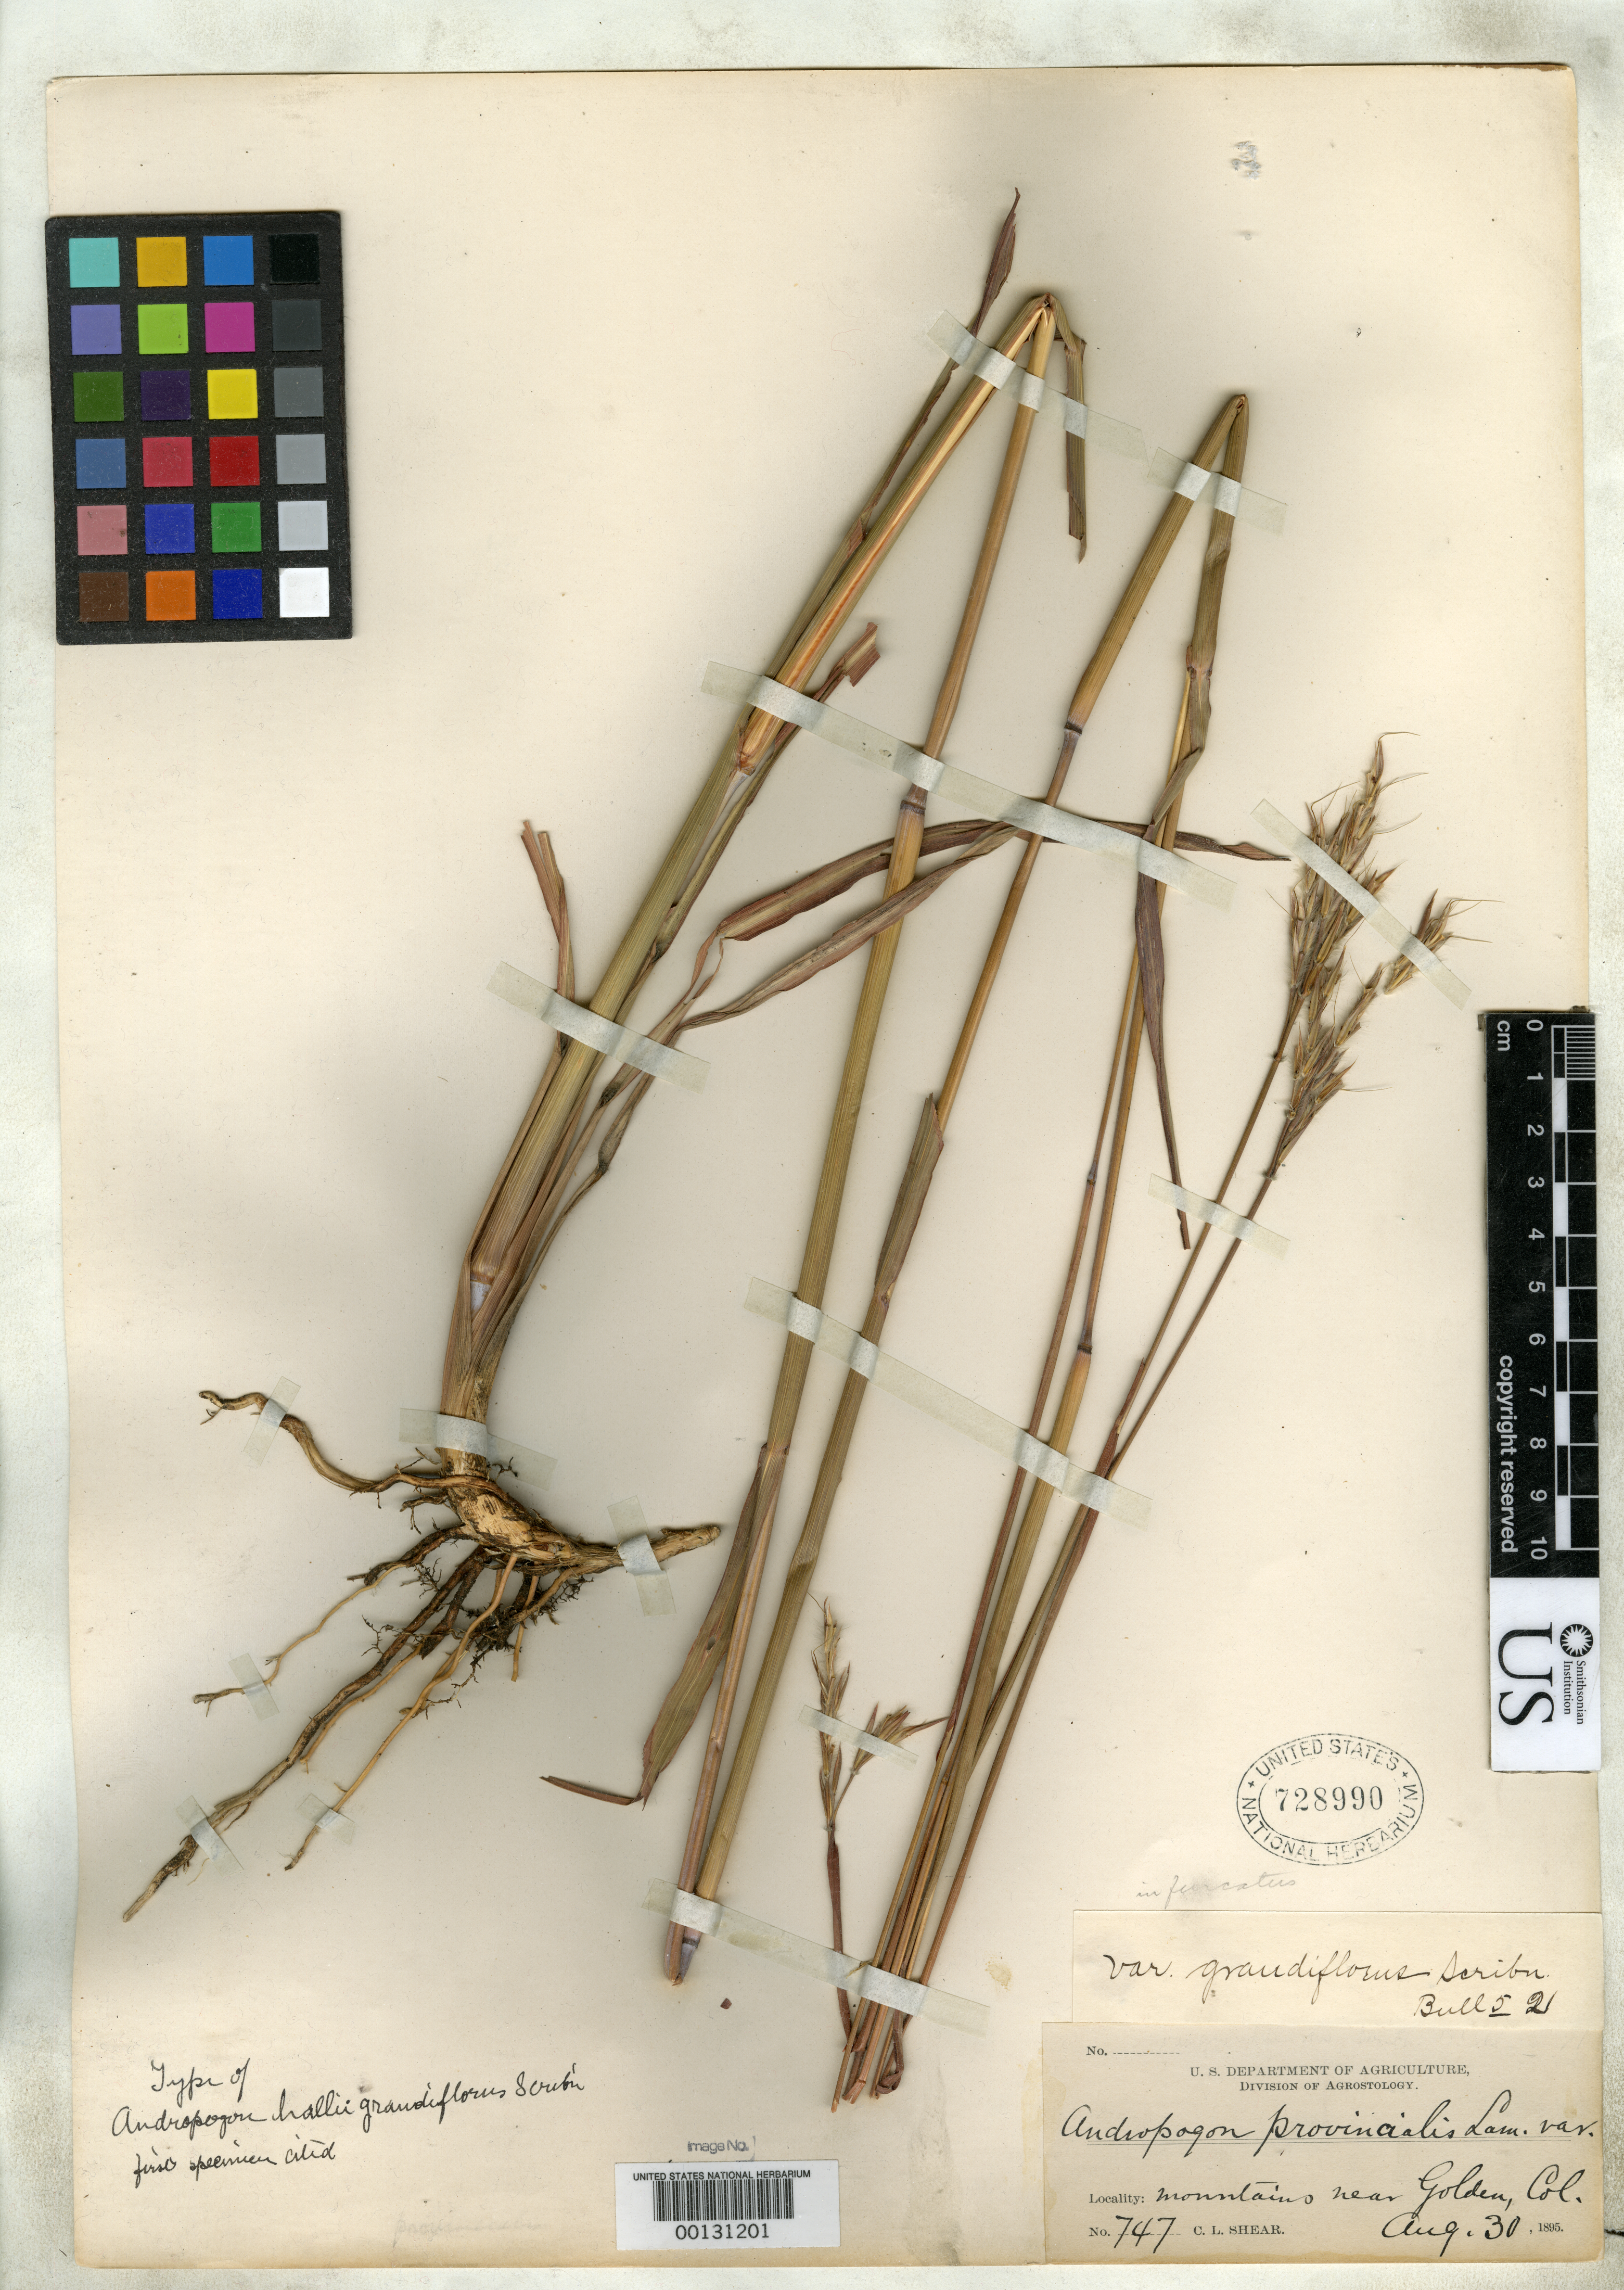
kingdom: Plantae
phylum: Tracheophyta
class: Liliopsida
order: Poales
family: Poaceae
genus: Andropogon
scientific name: Andropogon hallii var. grandiflorus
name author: Scribn.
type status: Lectotype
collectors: C. L. Shear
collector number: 747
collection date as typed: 30 Aug 1895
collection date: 1895-08-30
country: United States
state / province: Colorado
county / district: Jefferson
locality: Near Golden.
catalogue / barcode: US 728990